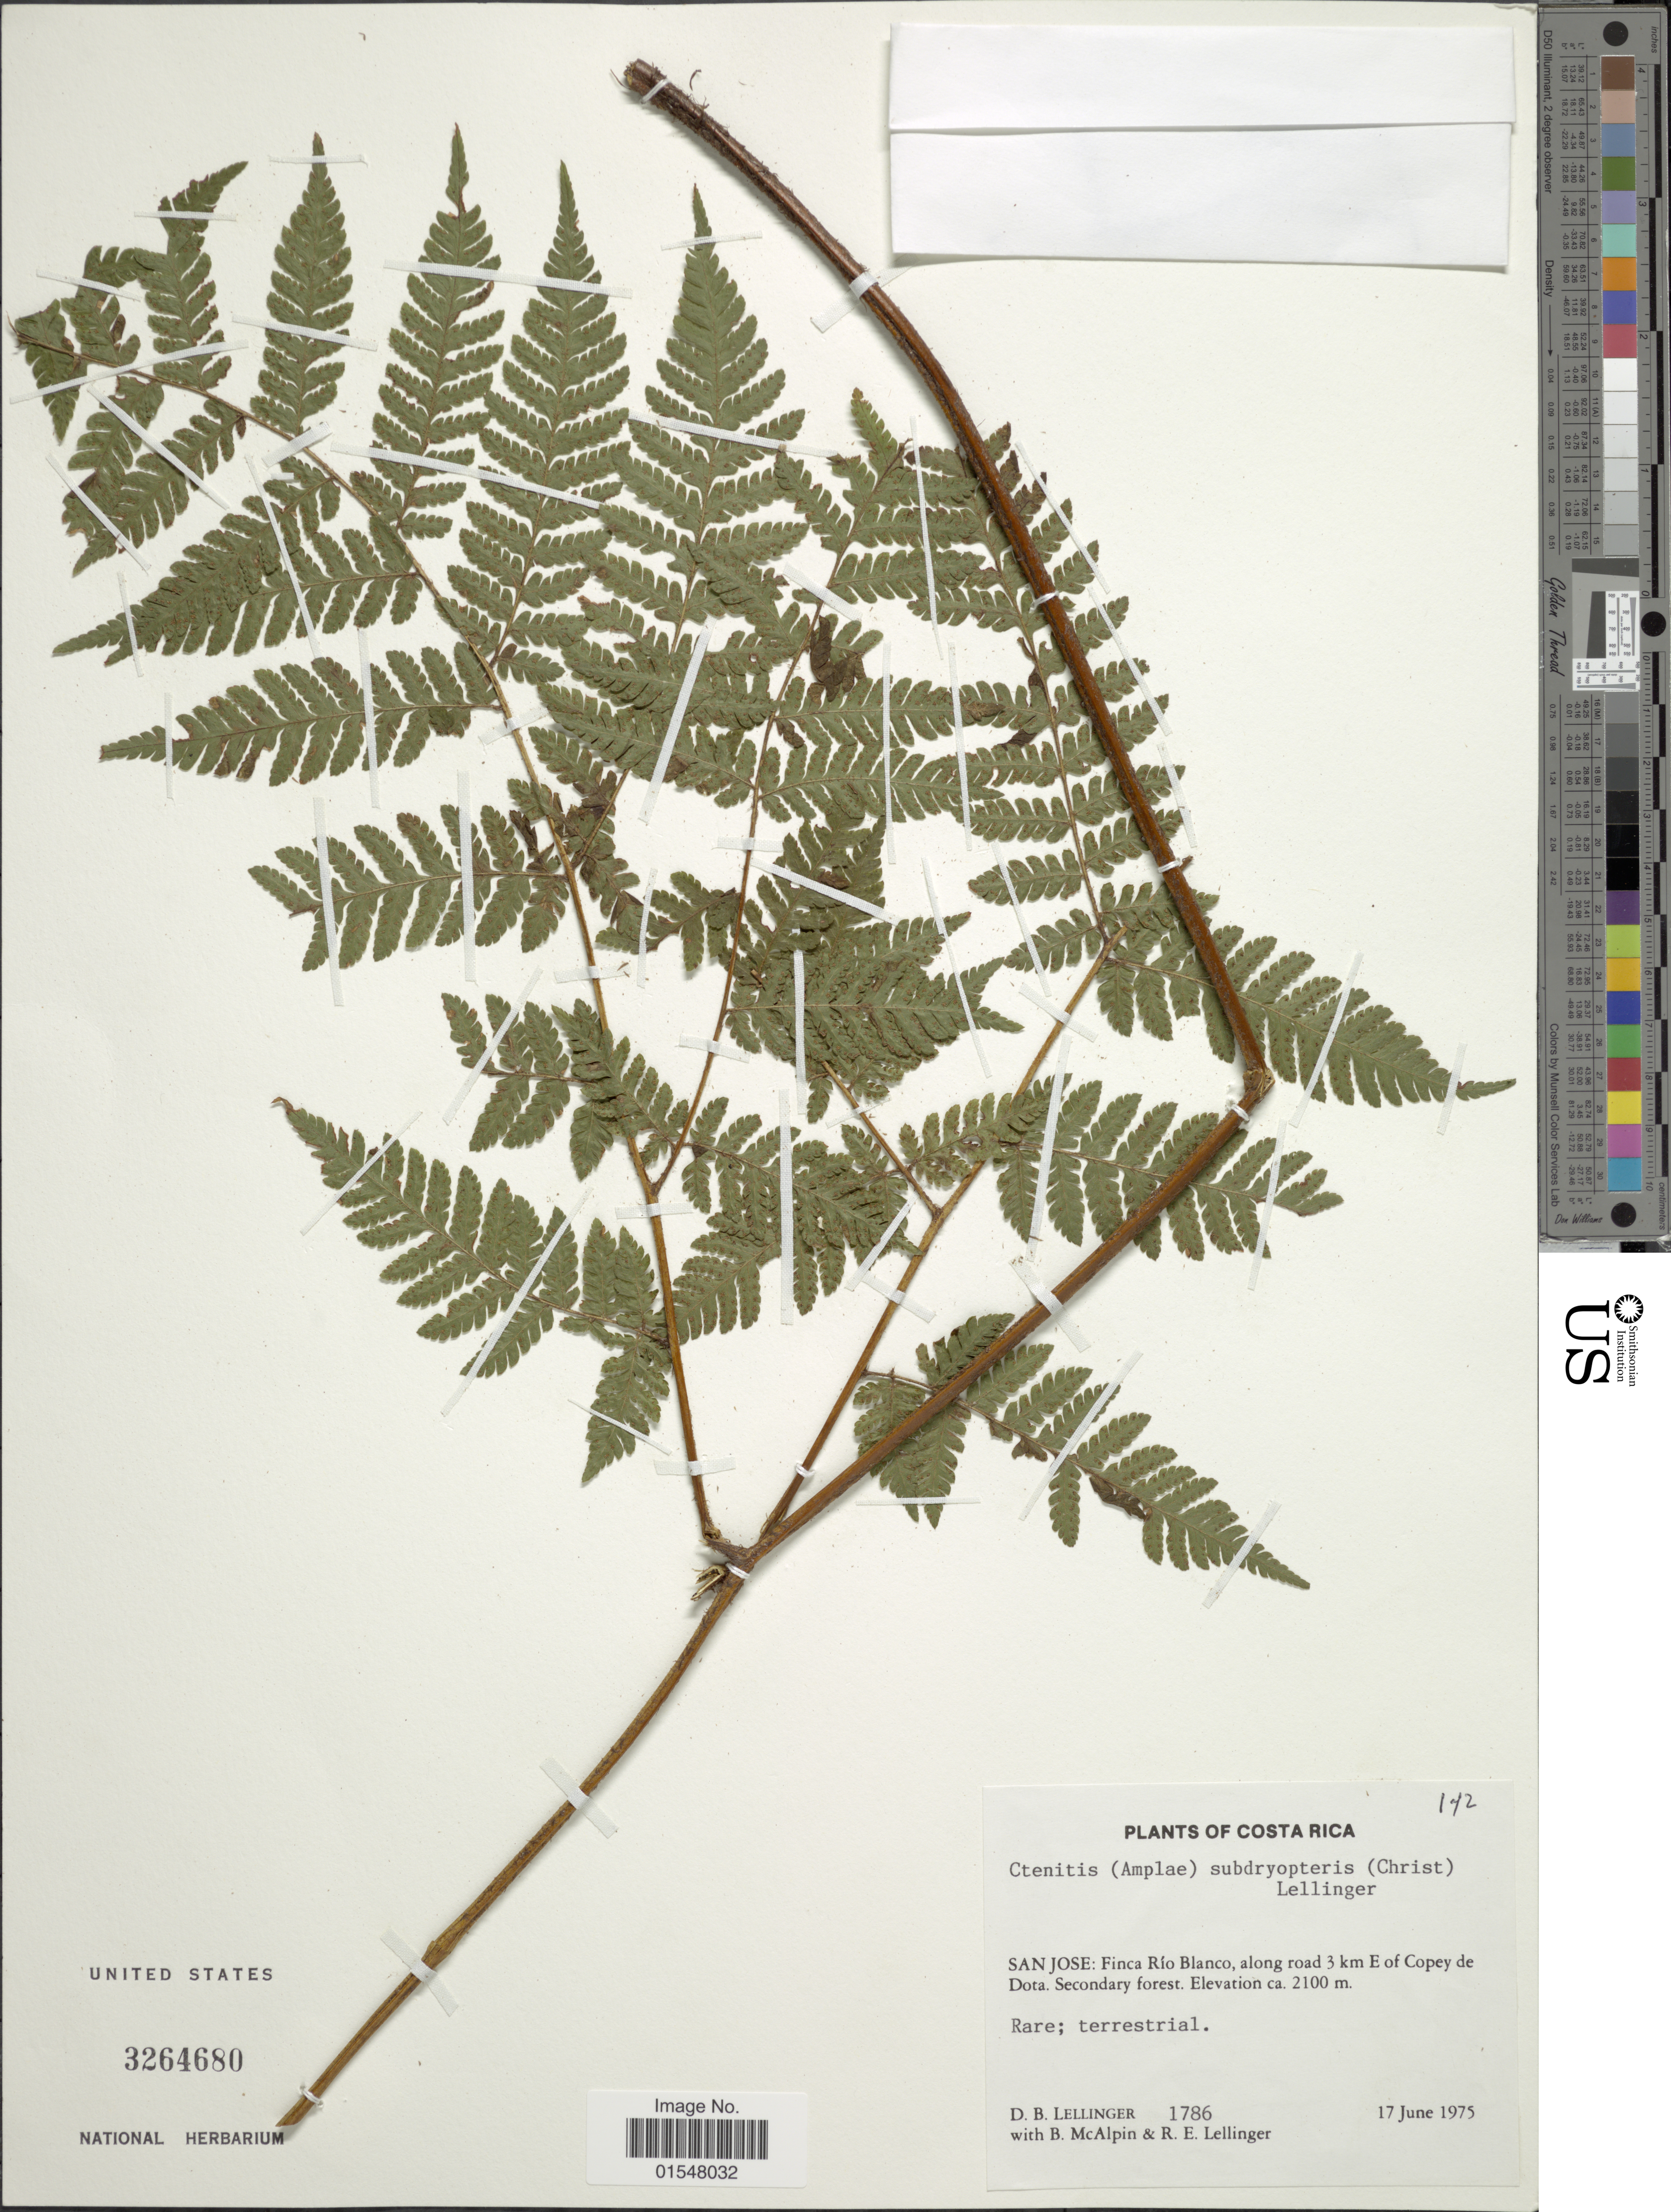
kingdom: Plantae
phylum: Tracheophyta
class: Polypodiopsida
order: Polypodiales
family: Dryopteridaceae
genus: Ctenitis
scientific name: Ctenitis subdryopteris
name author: (Christ) Lellinger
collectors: D. B. Lellinger, B. McAlpin & R. E. Lellinger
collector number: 1786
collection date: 1975-06-17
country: Costa Rica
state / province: San José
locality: Finca Río Blanco, along road 3 km E of Copey de Dota. Secondary forest.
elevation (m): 2100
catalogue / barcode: US 3264680